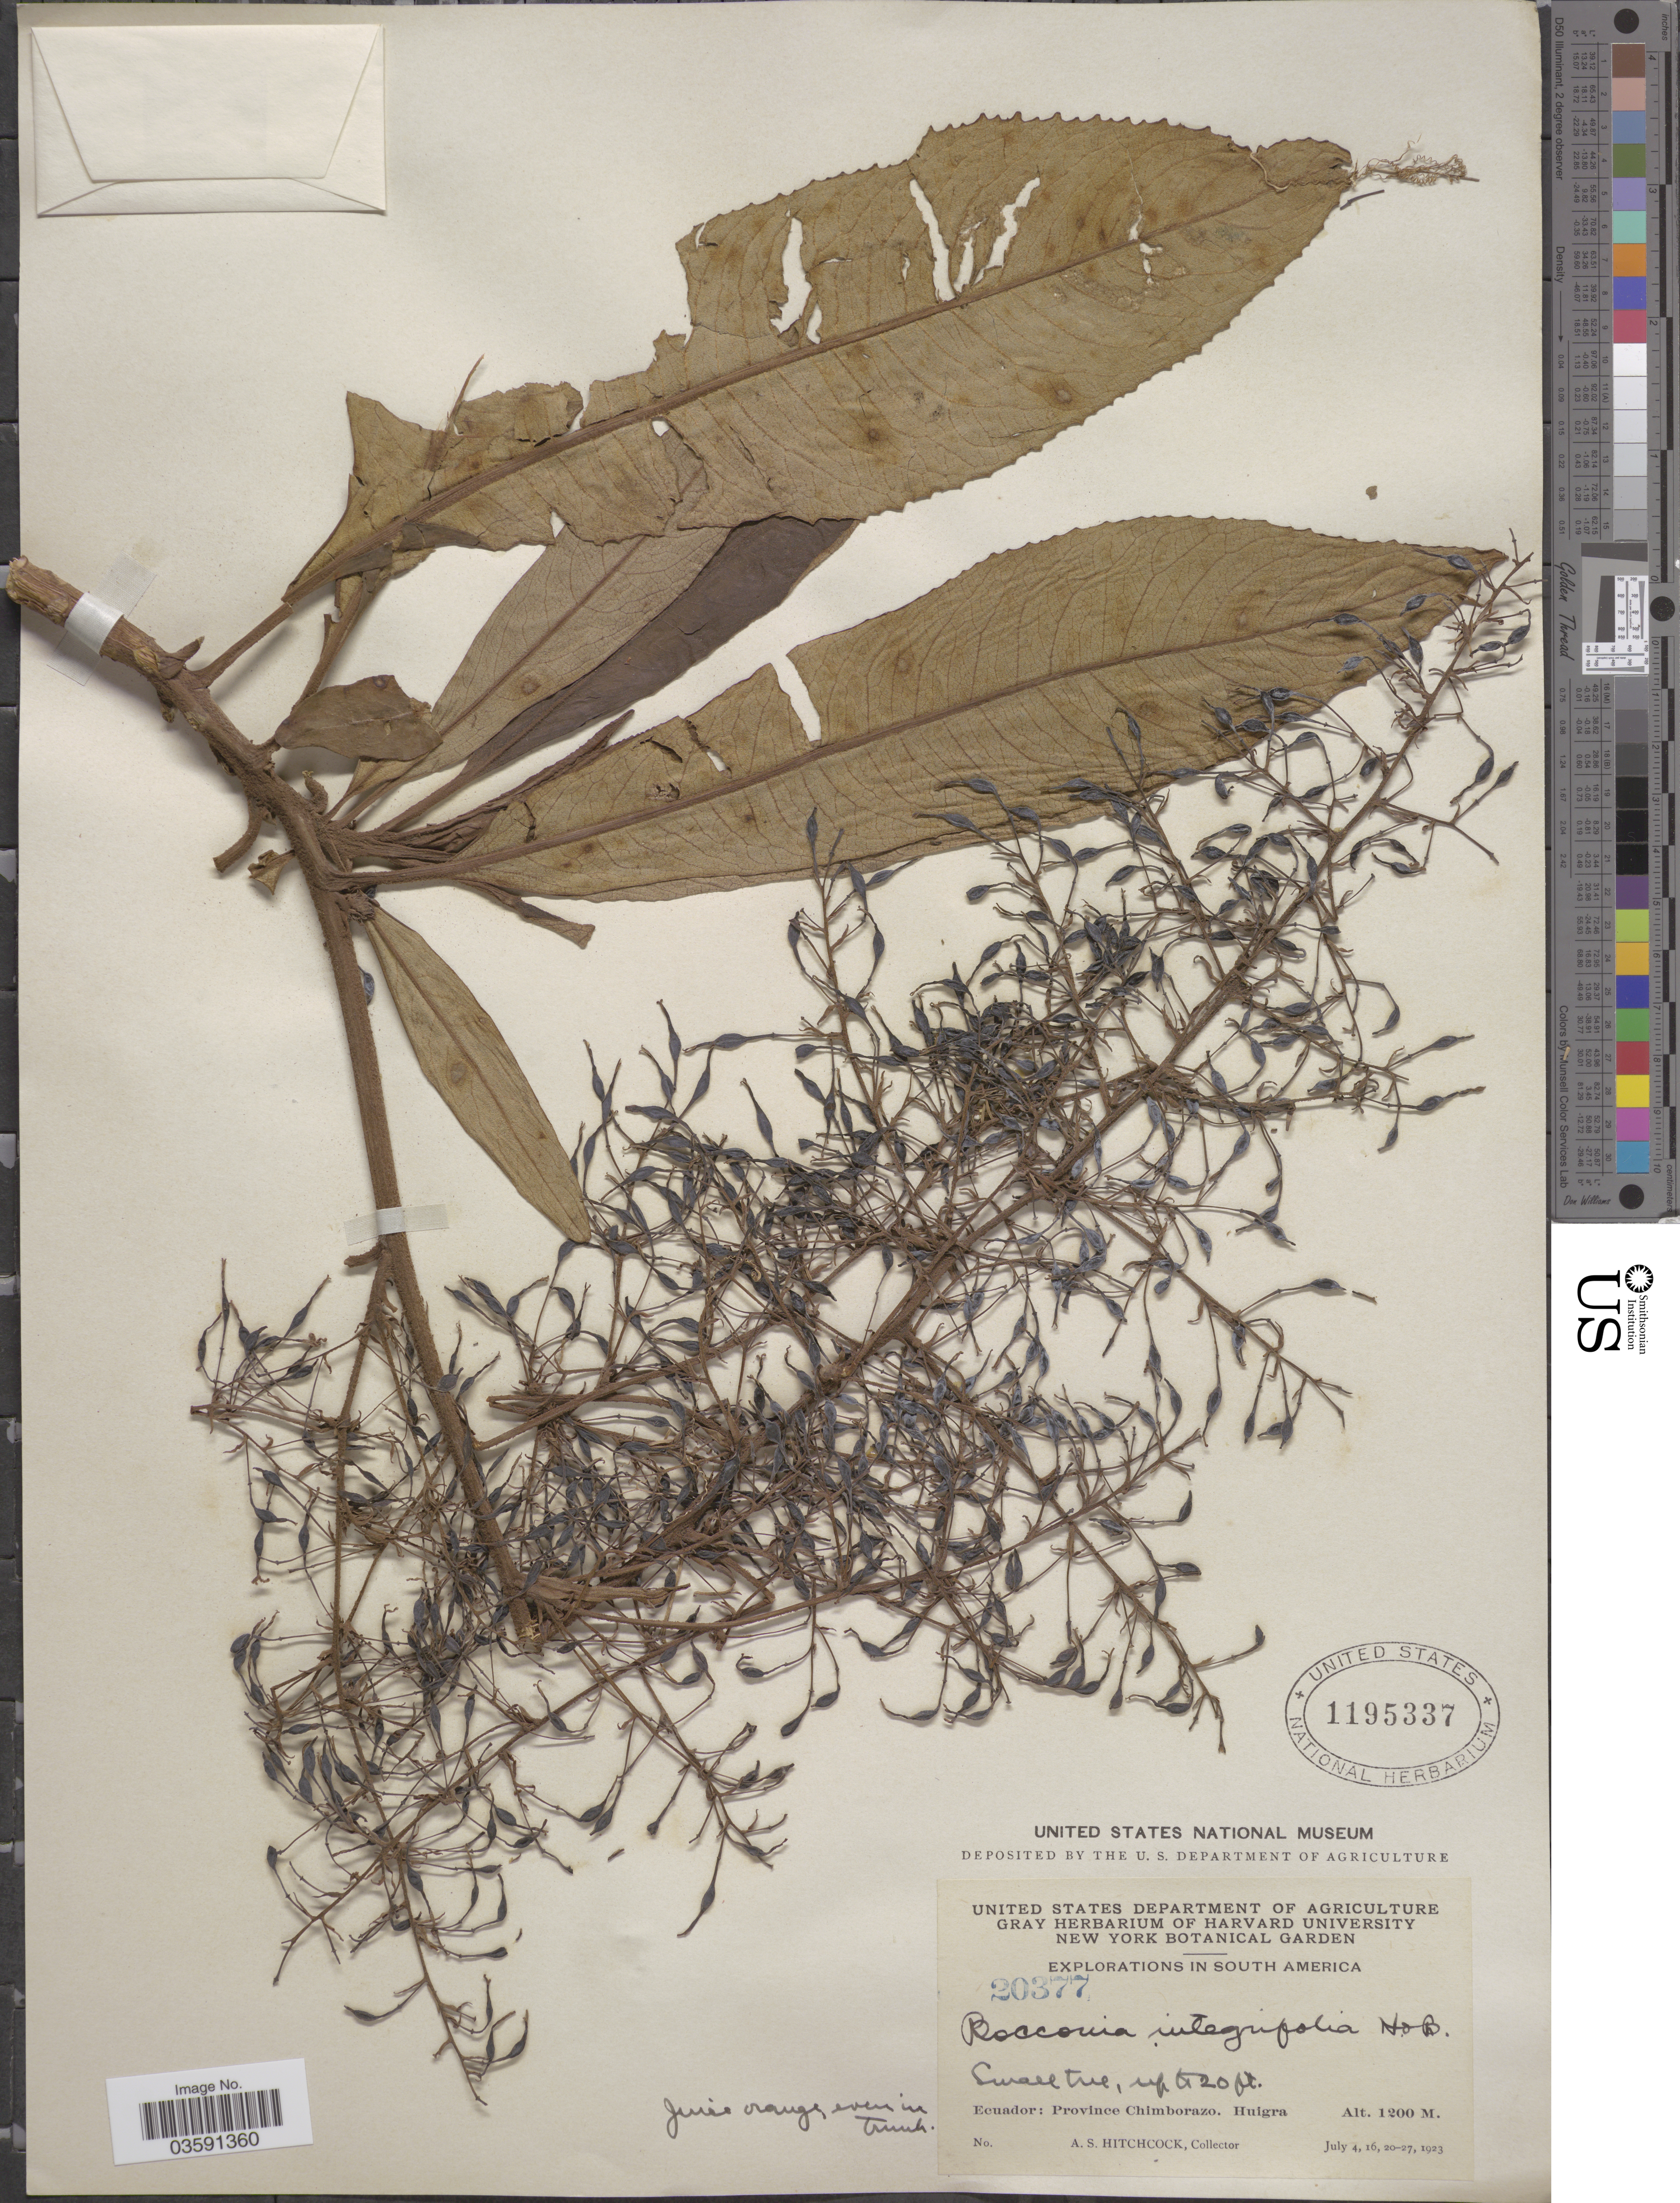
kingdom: Plantae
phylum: Tracheophyta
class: Magnoliopsida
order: Ranunculales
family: Papaveraceae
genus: Bocconia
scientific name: Bocconia integrifolia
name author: Bonpl.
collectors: A. S. Hitchcock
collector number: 20377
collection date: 1923-07-04/1923-07-27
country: Ecuador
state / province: Chimborazo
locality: Huigra.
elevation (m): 1200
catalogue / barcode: US 1195337